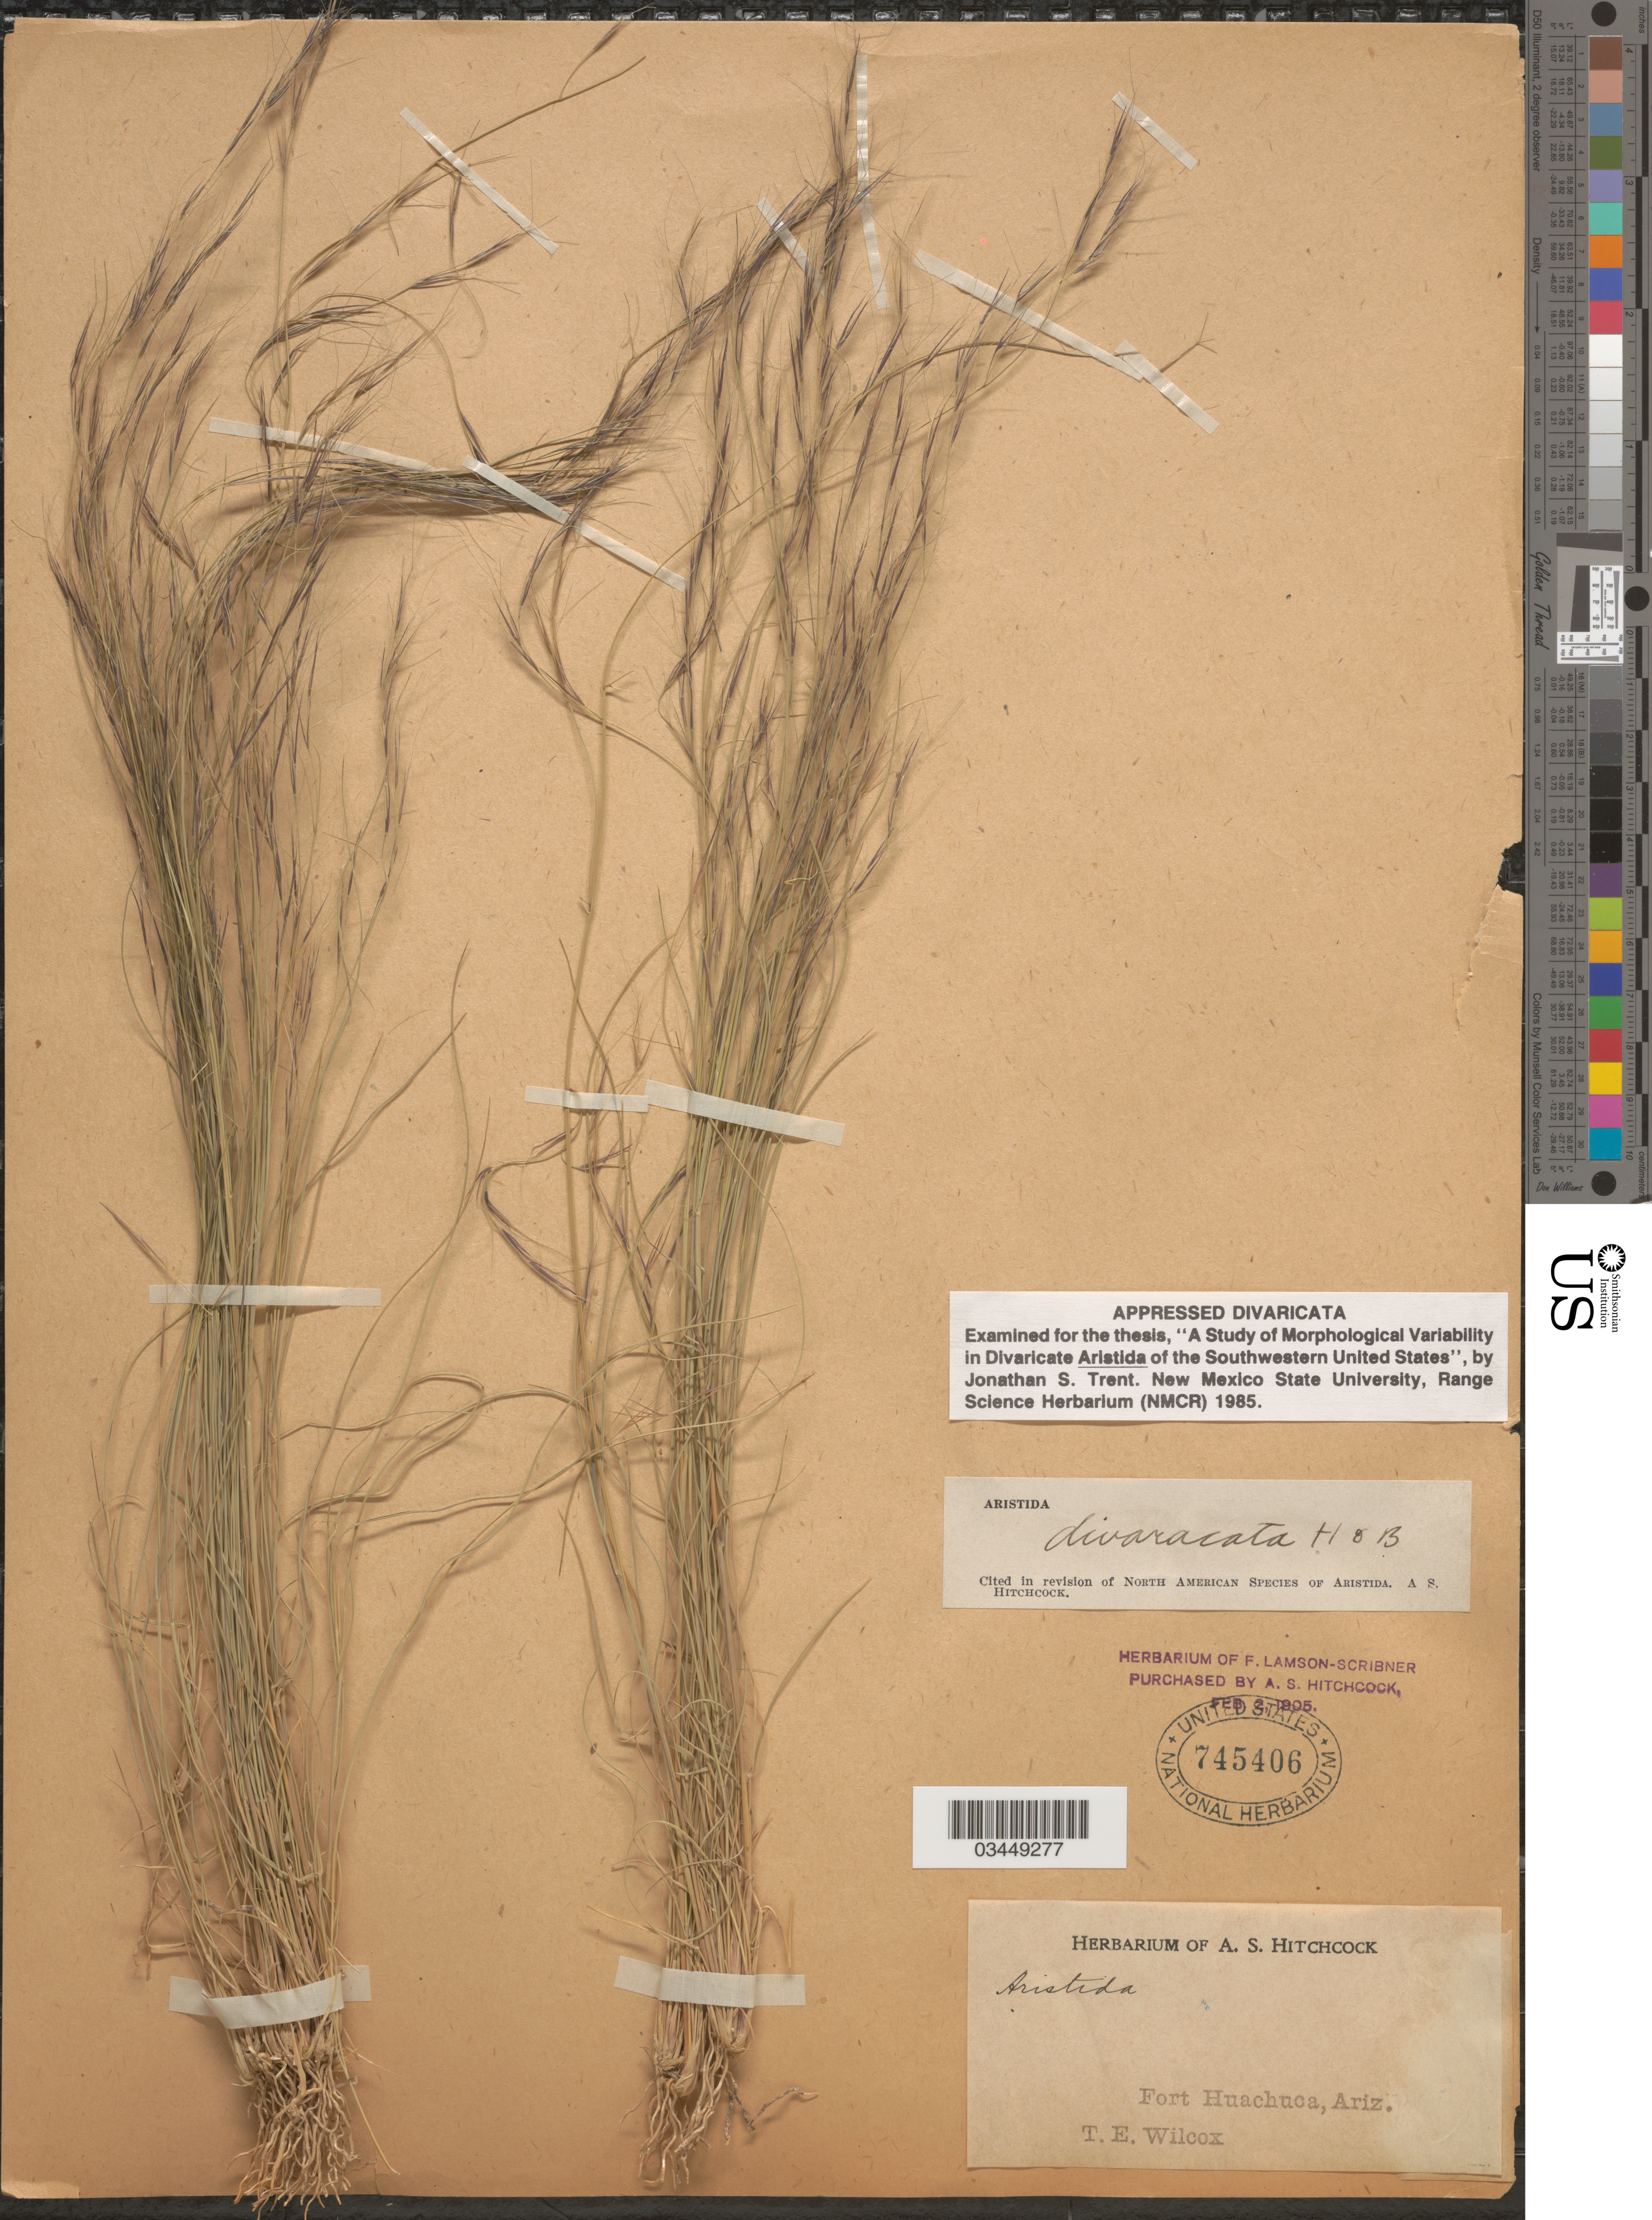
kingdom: Plantae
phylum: Tracheophyta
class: Liliopsida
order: Poales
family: Poaceae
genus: Aristida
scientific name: Aristida divaricata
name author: Humb. & Bonpl. ex Willd.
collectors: T. E. Wilcox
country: United States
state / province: Arizona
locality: Fort Huachuca.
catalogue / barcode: US 745406